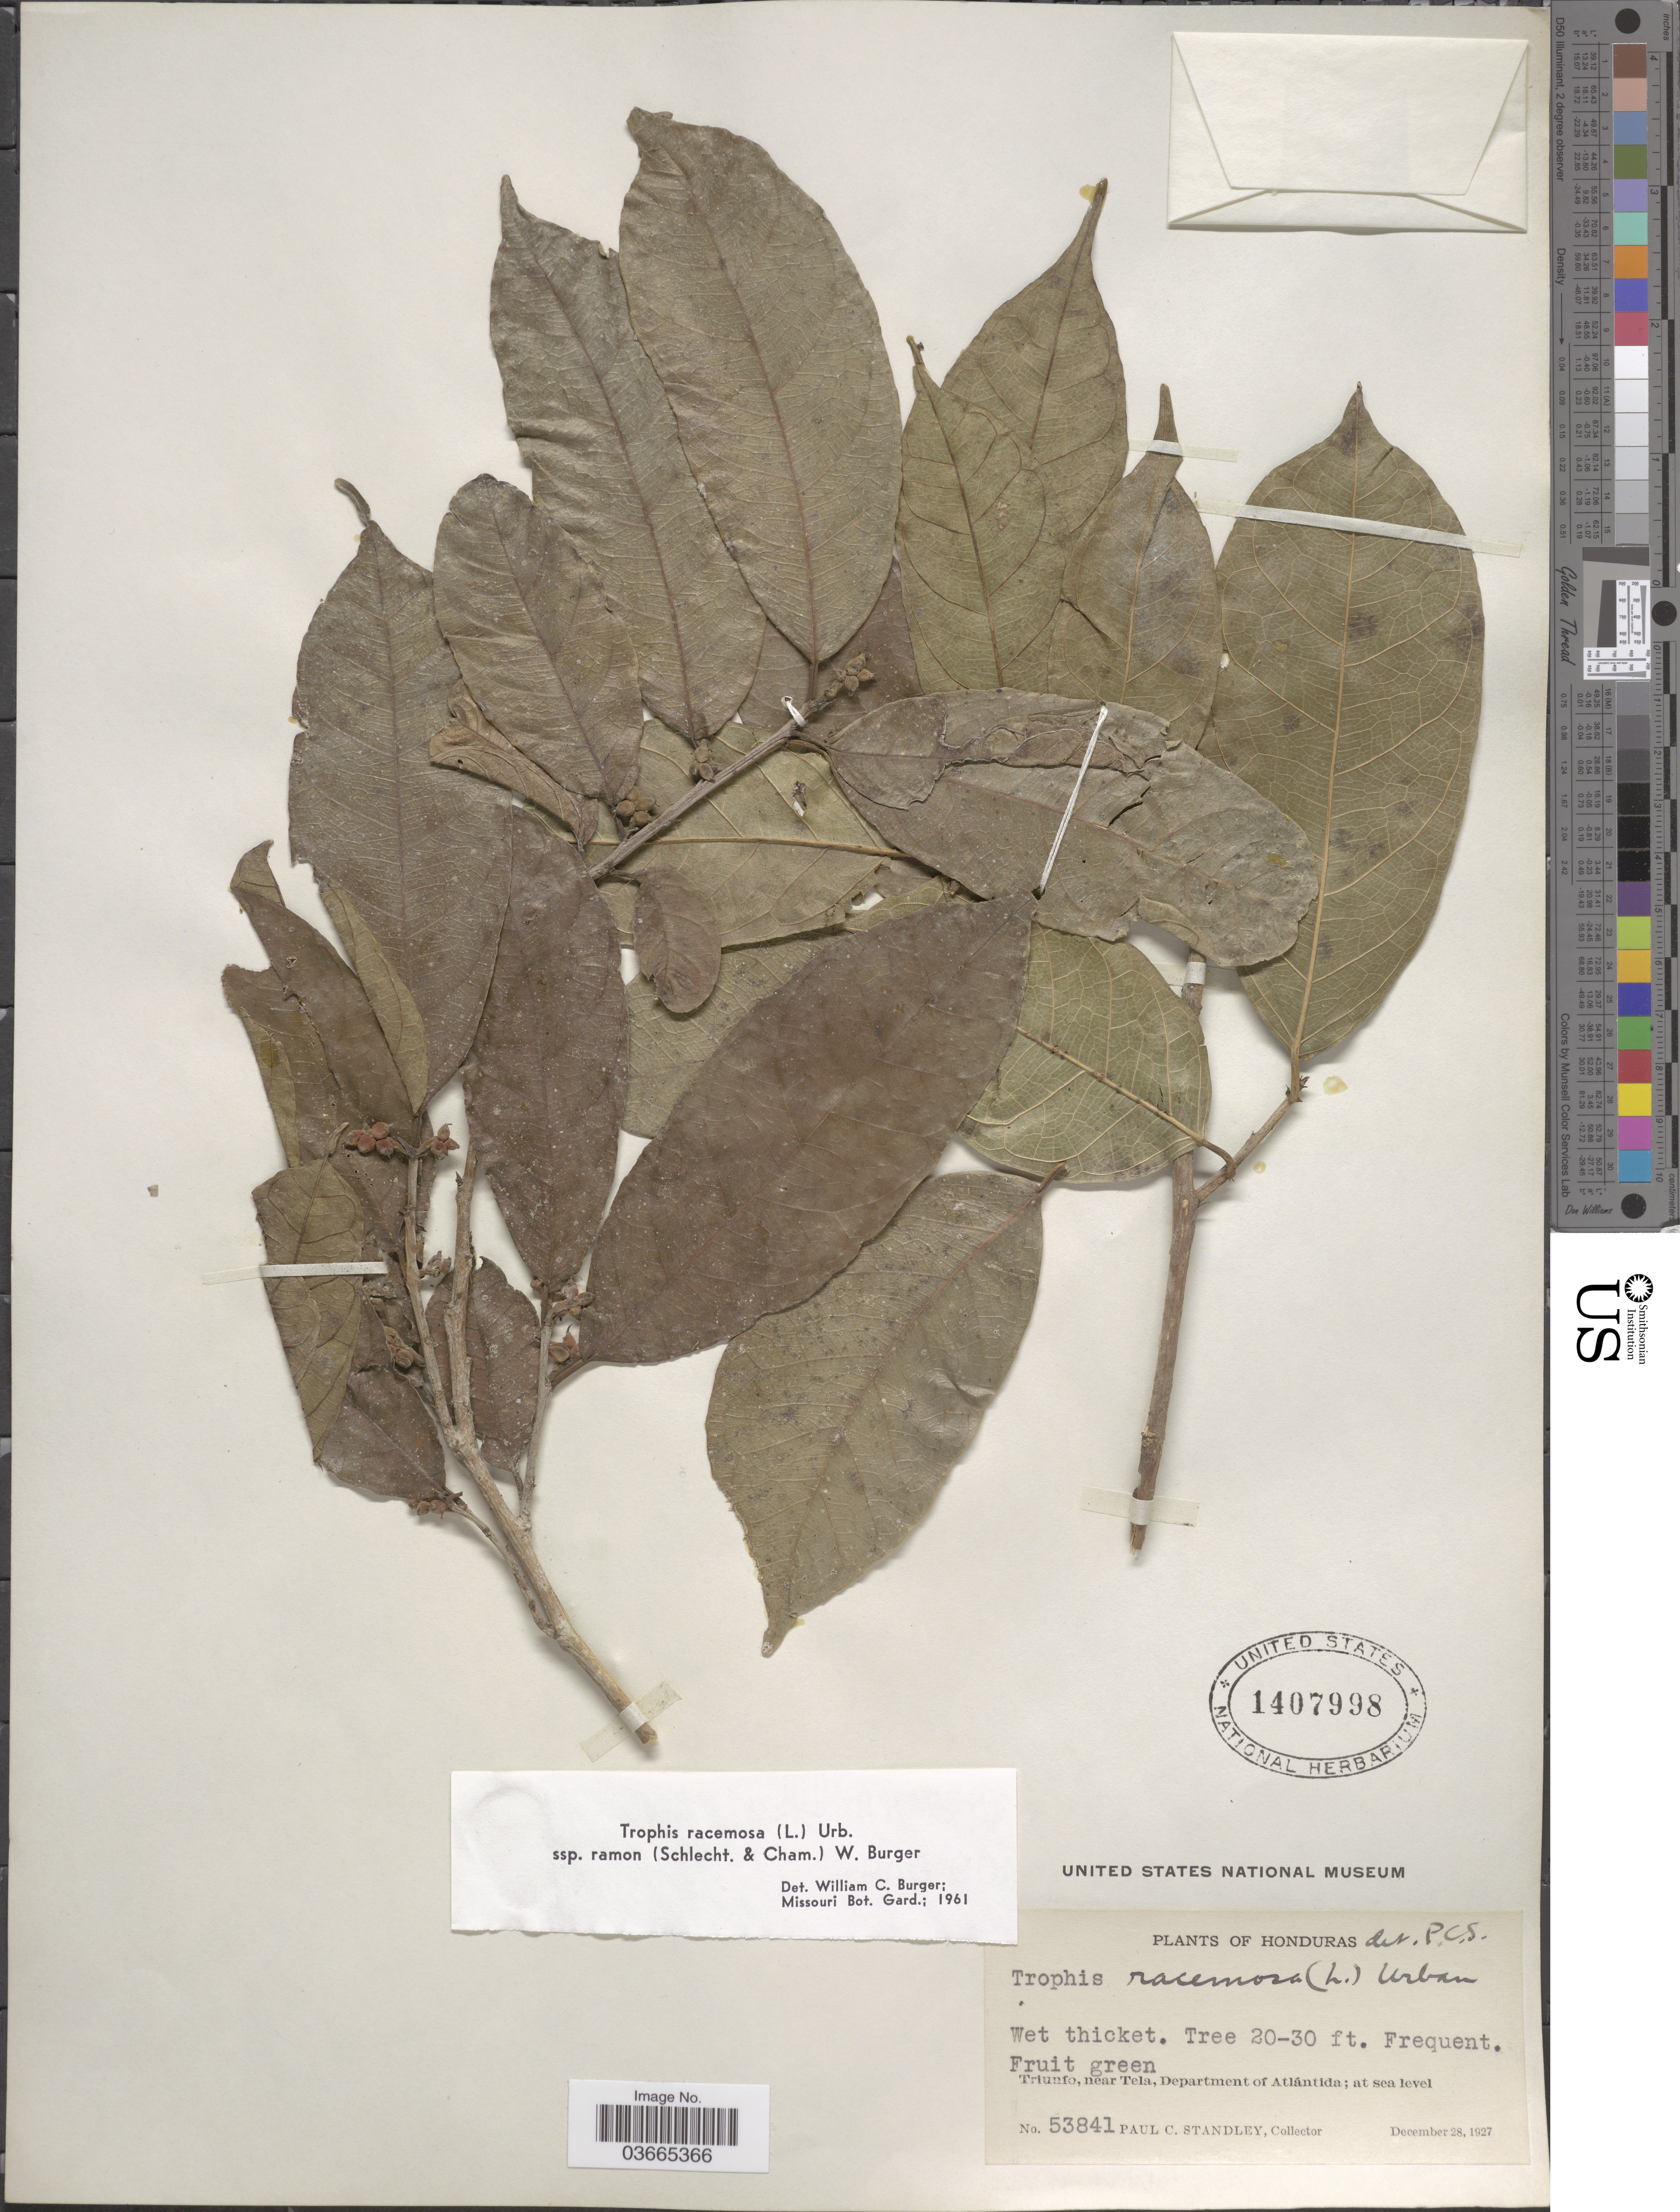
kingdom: Plantae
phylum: Tracheophyta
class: Magnoliopsida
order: Rosales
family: Moraceae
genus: Trophis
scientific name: Trophis racemosa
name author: (L.) Urb.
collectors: P. C. Standley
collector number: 53841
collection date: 1927-12-28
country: Honduras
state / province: Atlantida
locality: Triunfo, near Tela, Department of Atlántida.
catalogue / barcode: US 1407998